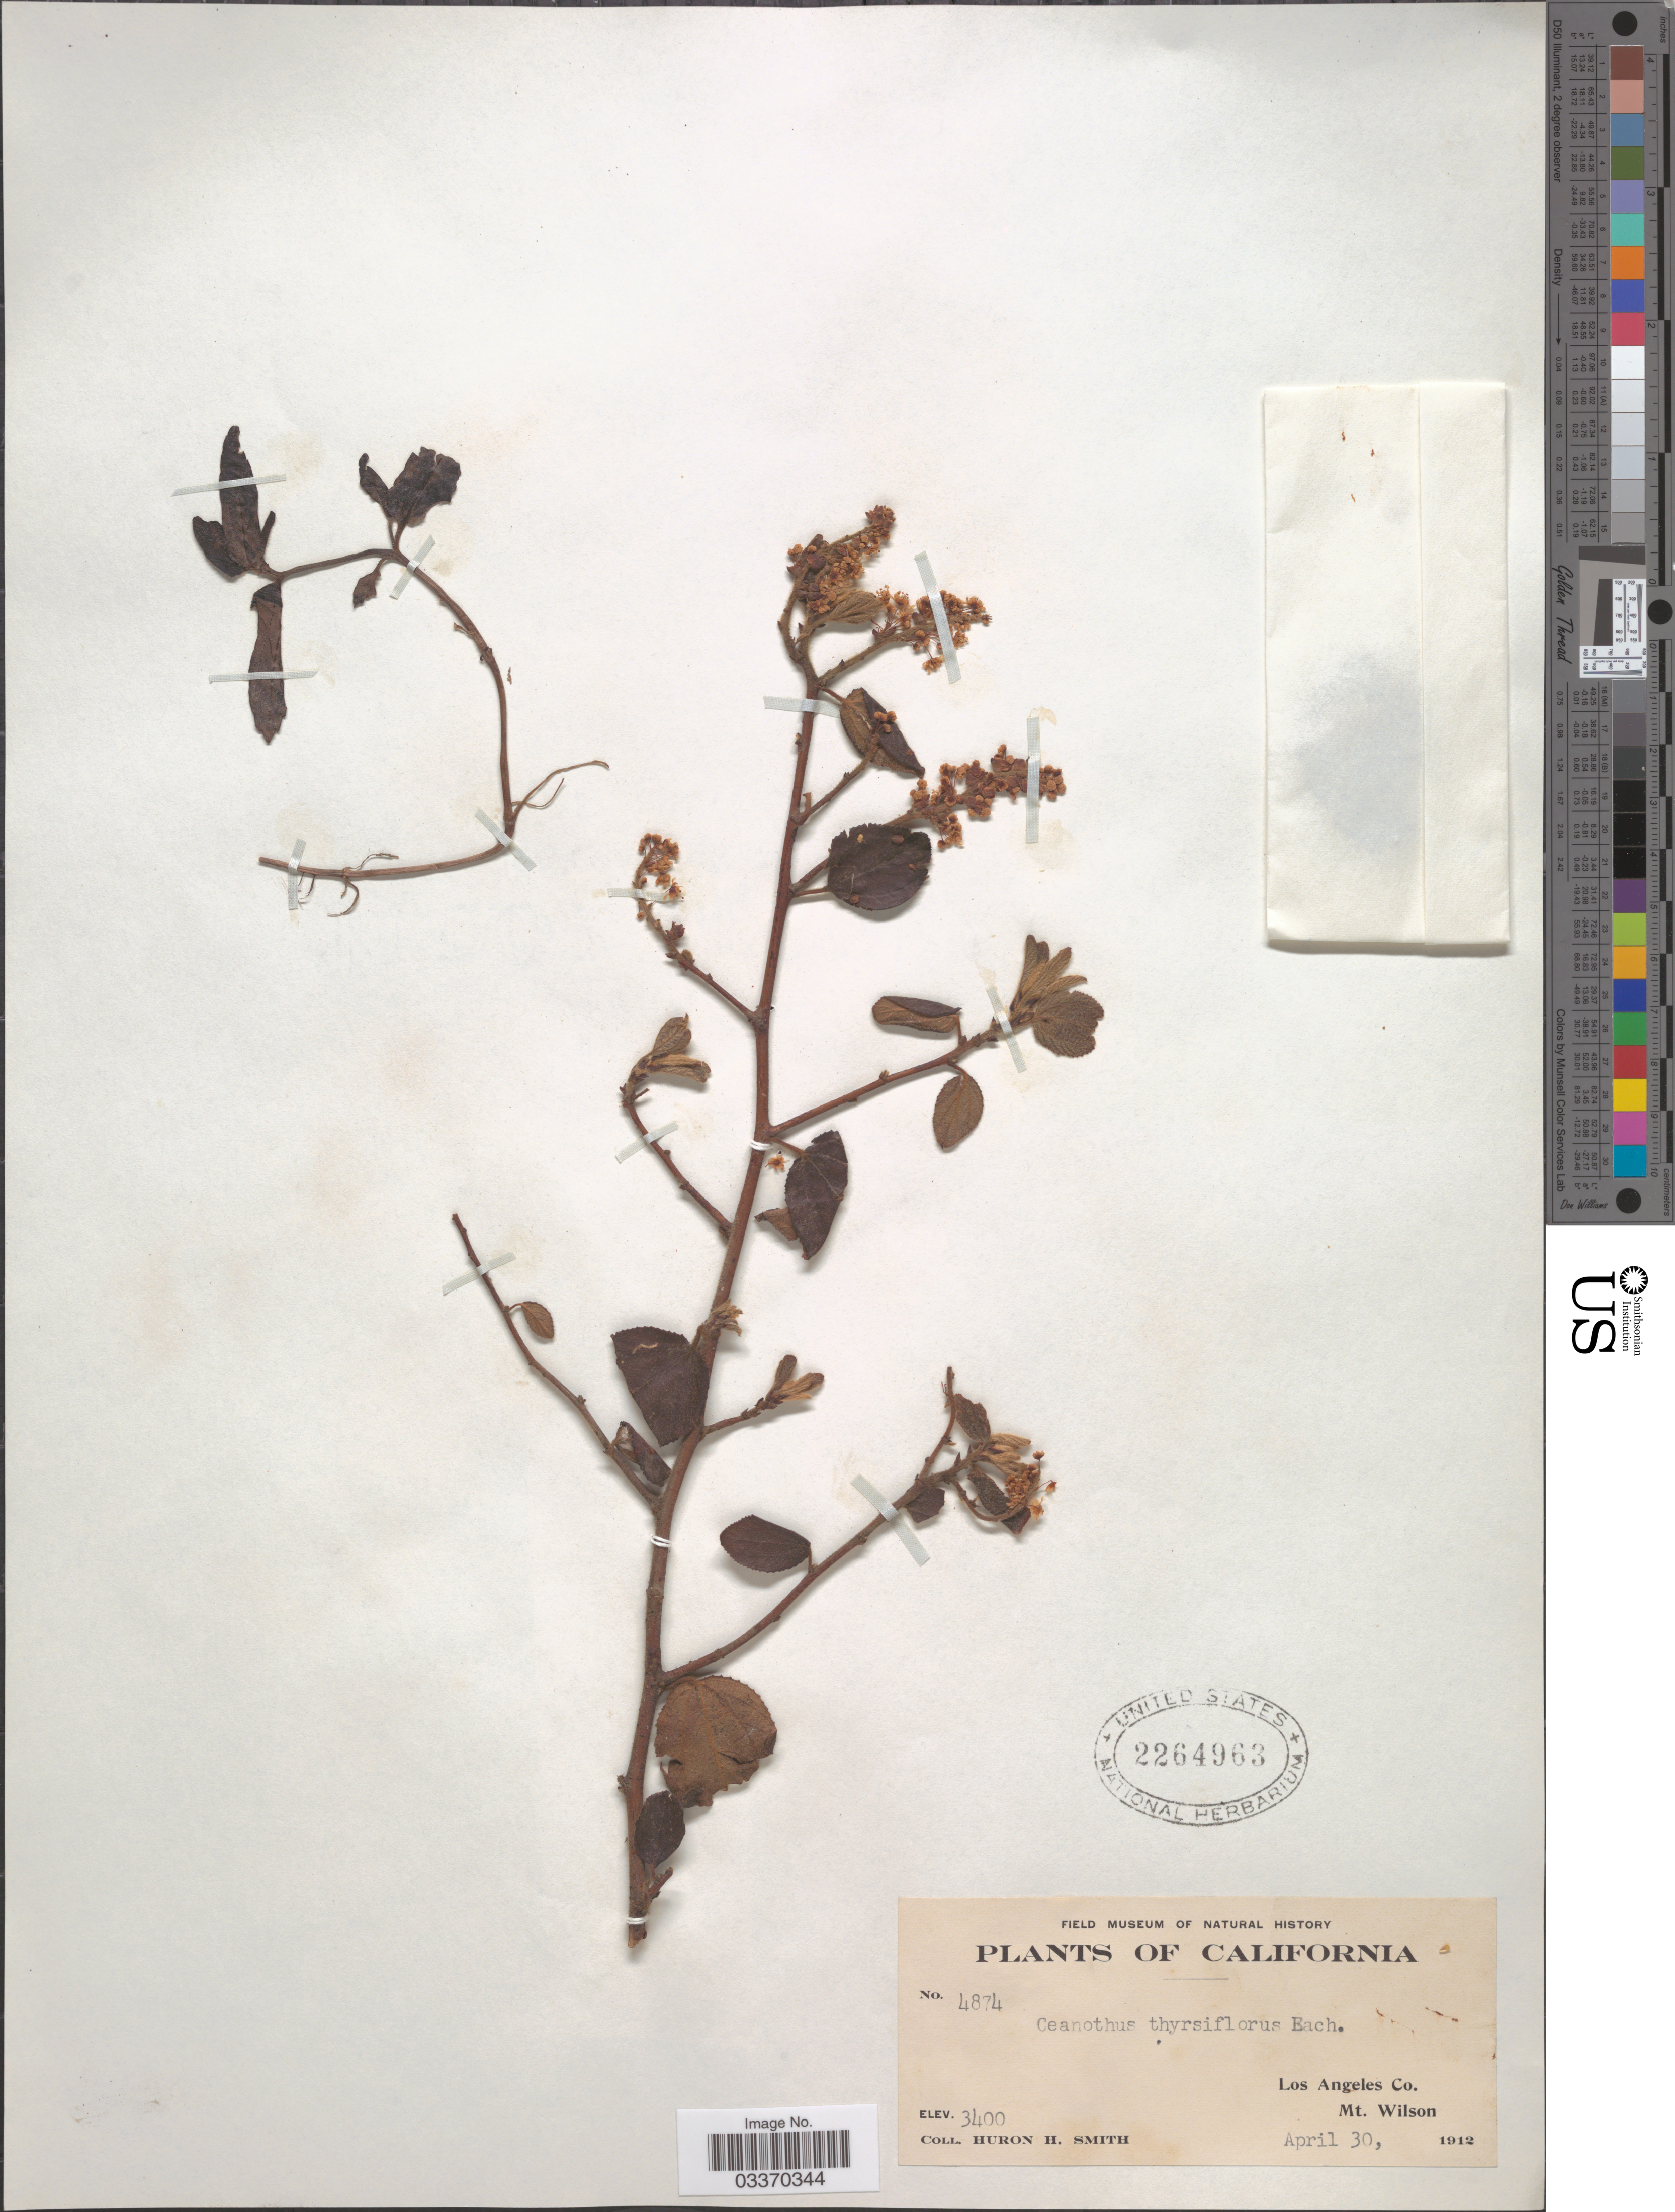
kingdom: Plantae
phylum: Tracheophyta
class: Magnoliopsida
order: Rosales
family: Rhamnaceae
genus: Ceanothus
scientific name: Ceanothus thyrsiflorus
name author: Eschsch.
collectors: Huron H. Smith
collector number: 4874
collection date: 1912-04-30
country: United States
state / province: California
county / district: Los Angeles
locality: Los Angeles Co. Mt. Wilson.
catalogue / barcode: US 2264963